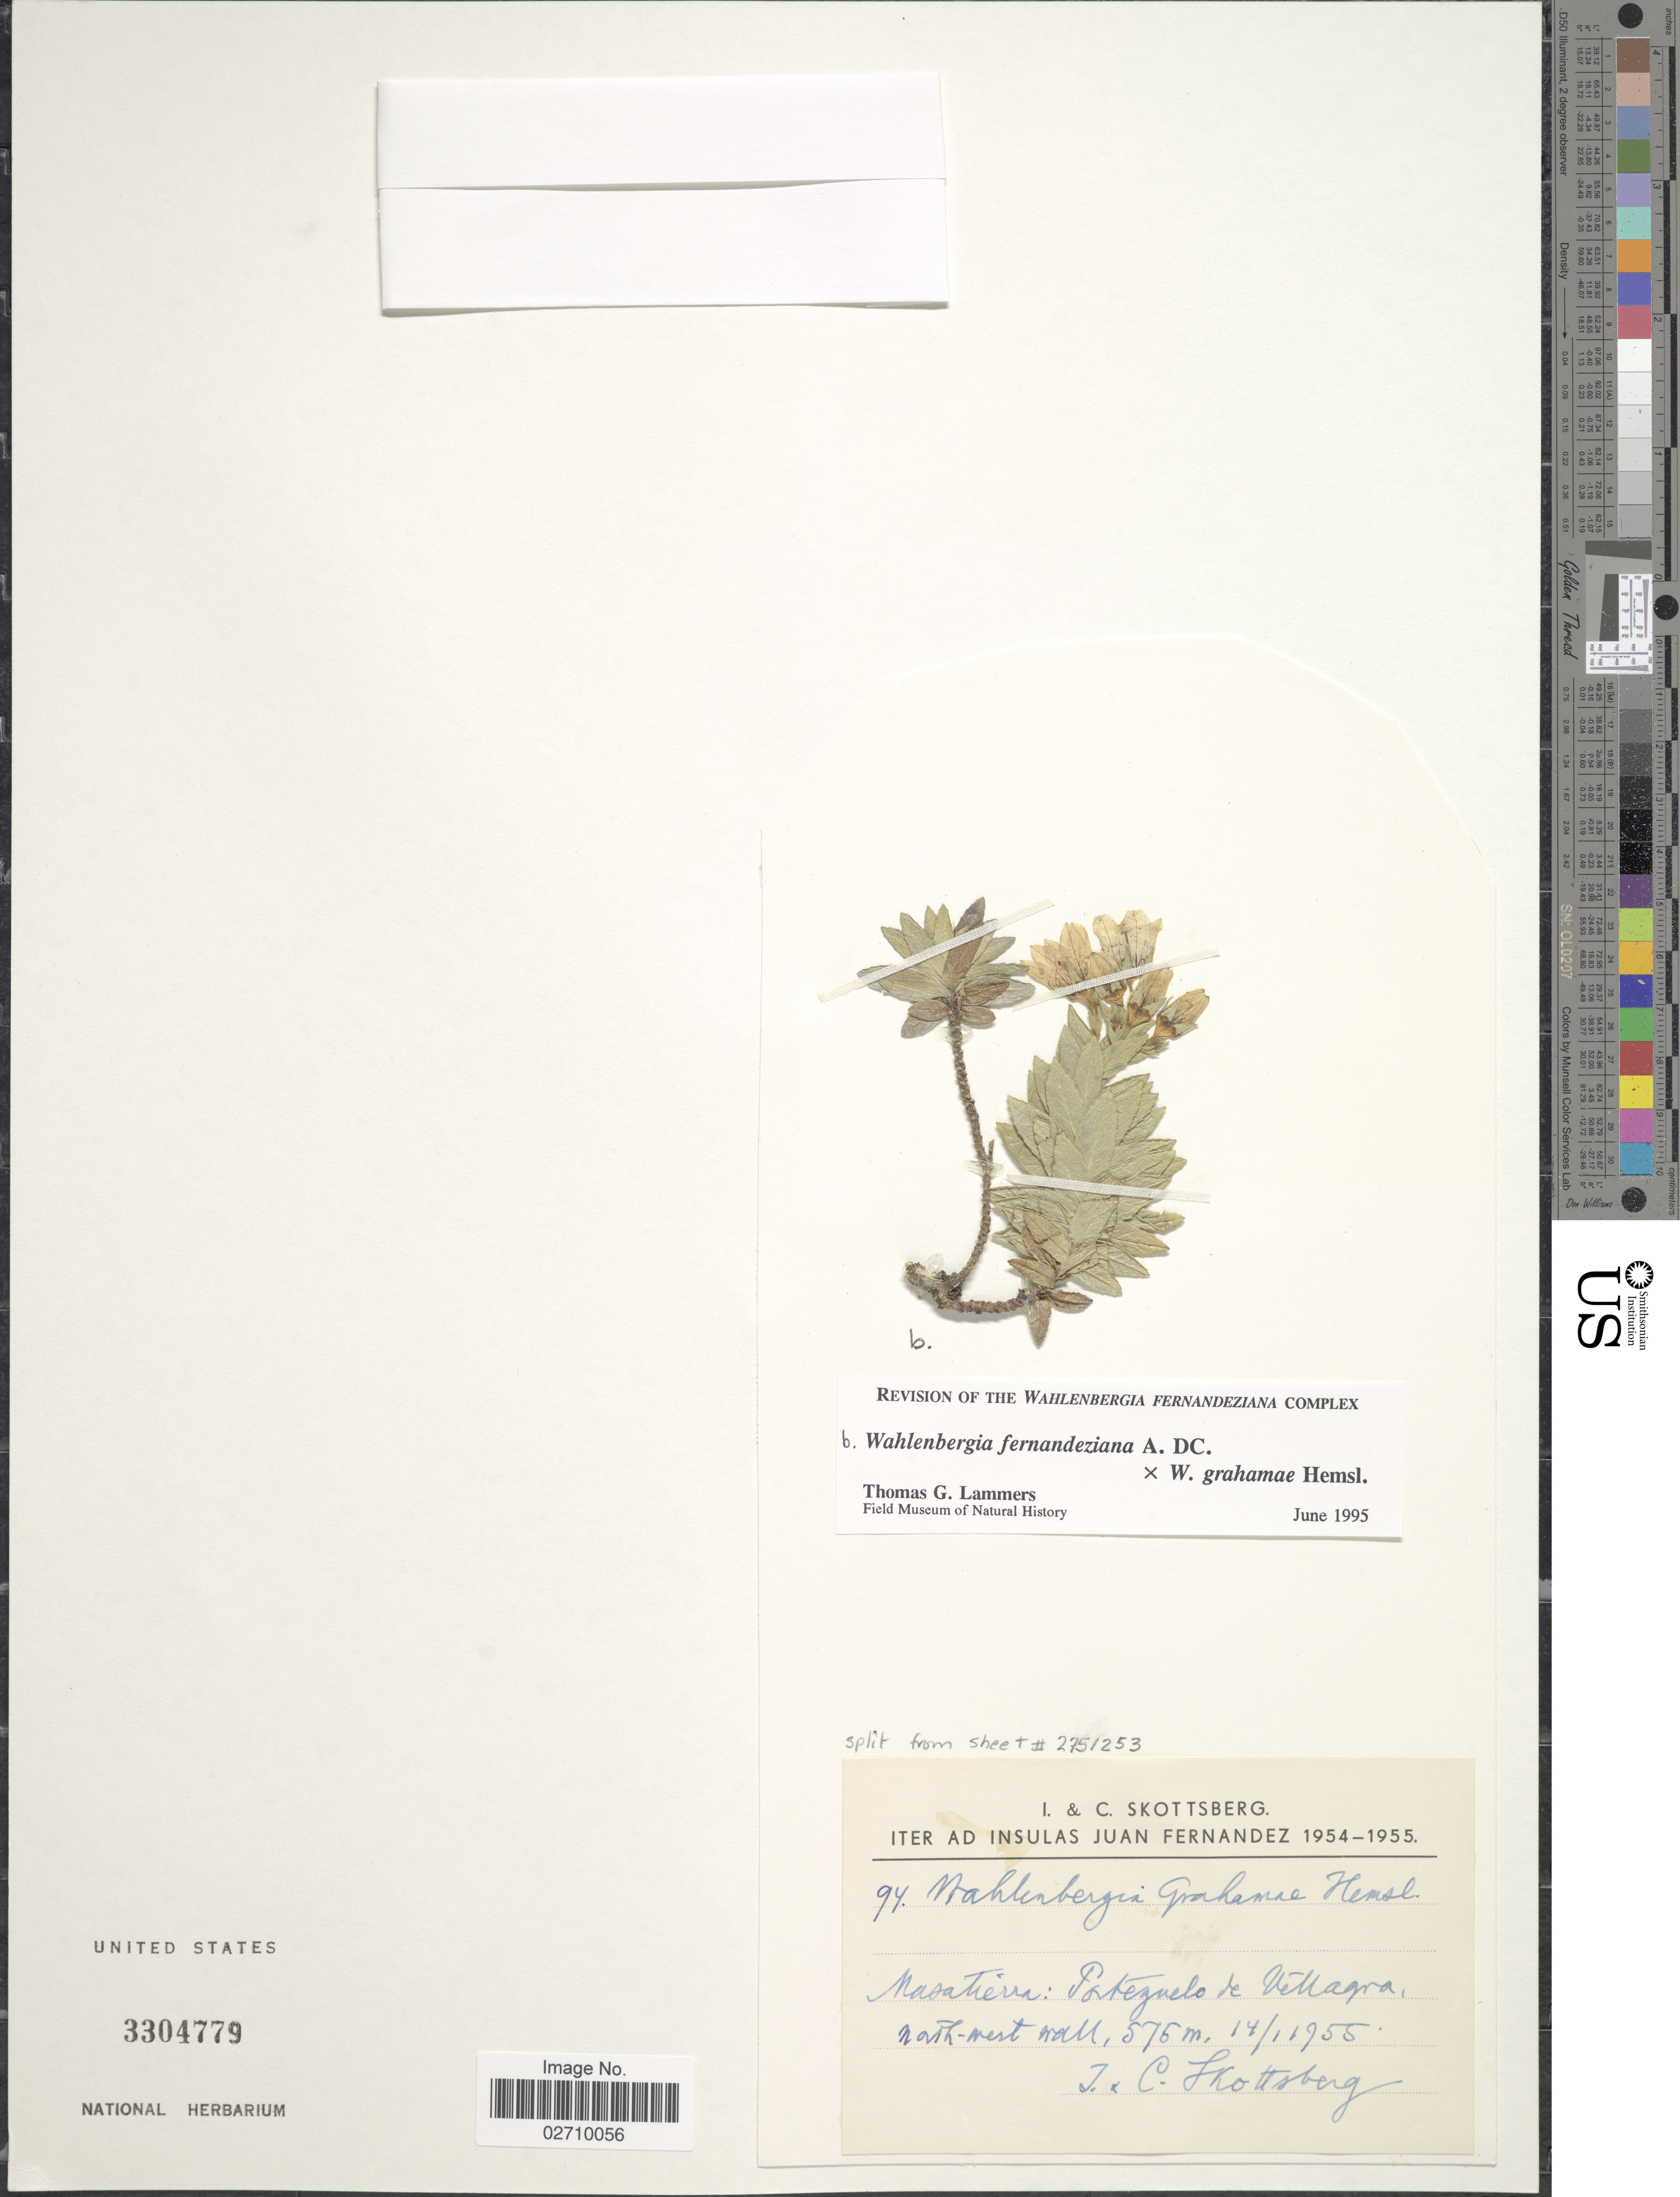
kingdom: Plantae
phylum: Tracheophyta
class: Magnoliopsida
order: Asterales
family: Campanulaceae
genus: Wahlenbergia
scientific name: Wahlenbergia fernandeziana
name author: A. DC.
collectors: I. Skottsberg & C. Skottsberg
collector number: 94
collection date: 1955-01-14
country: Chile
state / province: Valparaíso (V)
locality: Iter ad insulas Juan Fernandez. Masatierra; Portezuelo de Villagra, north-west wall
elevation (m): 576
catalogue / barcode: US 3304779